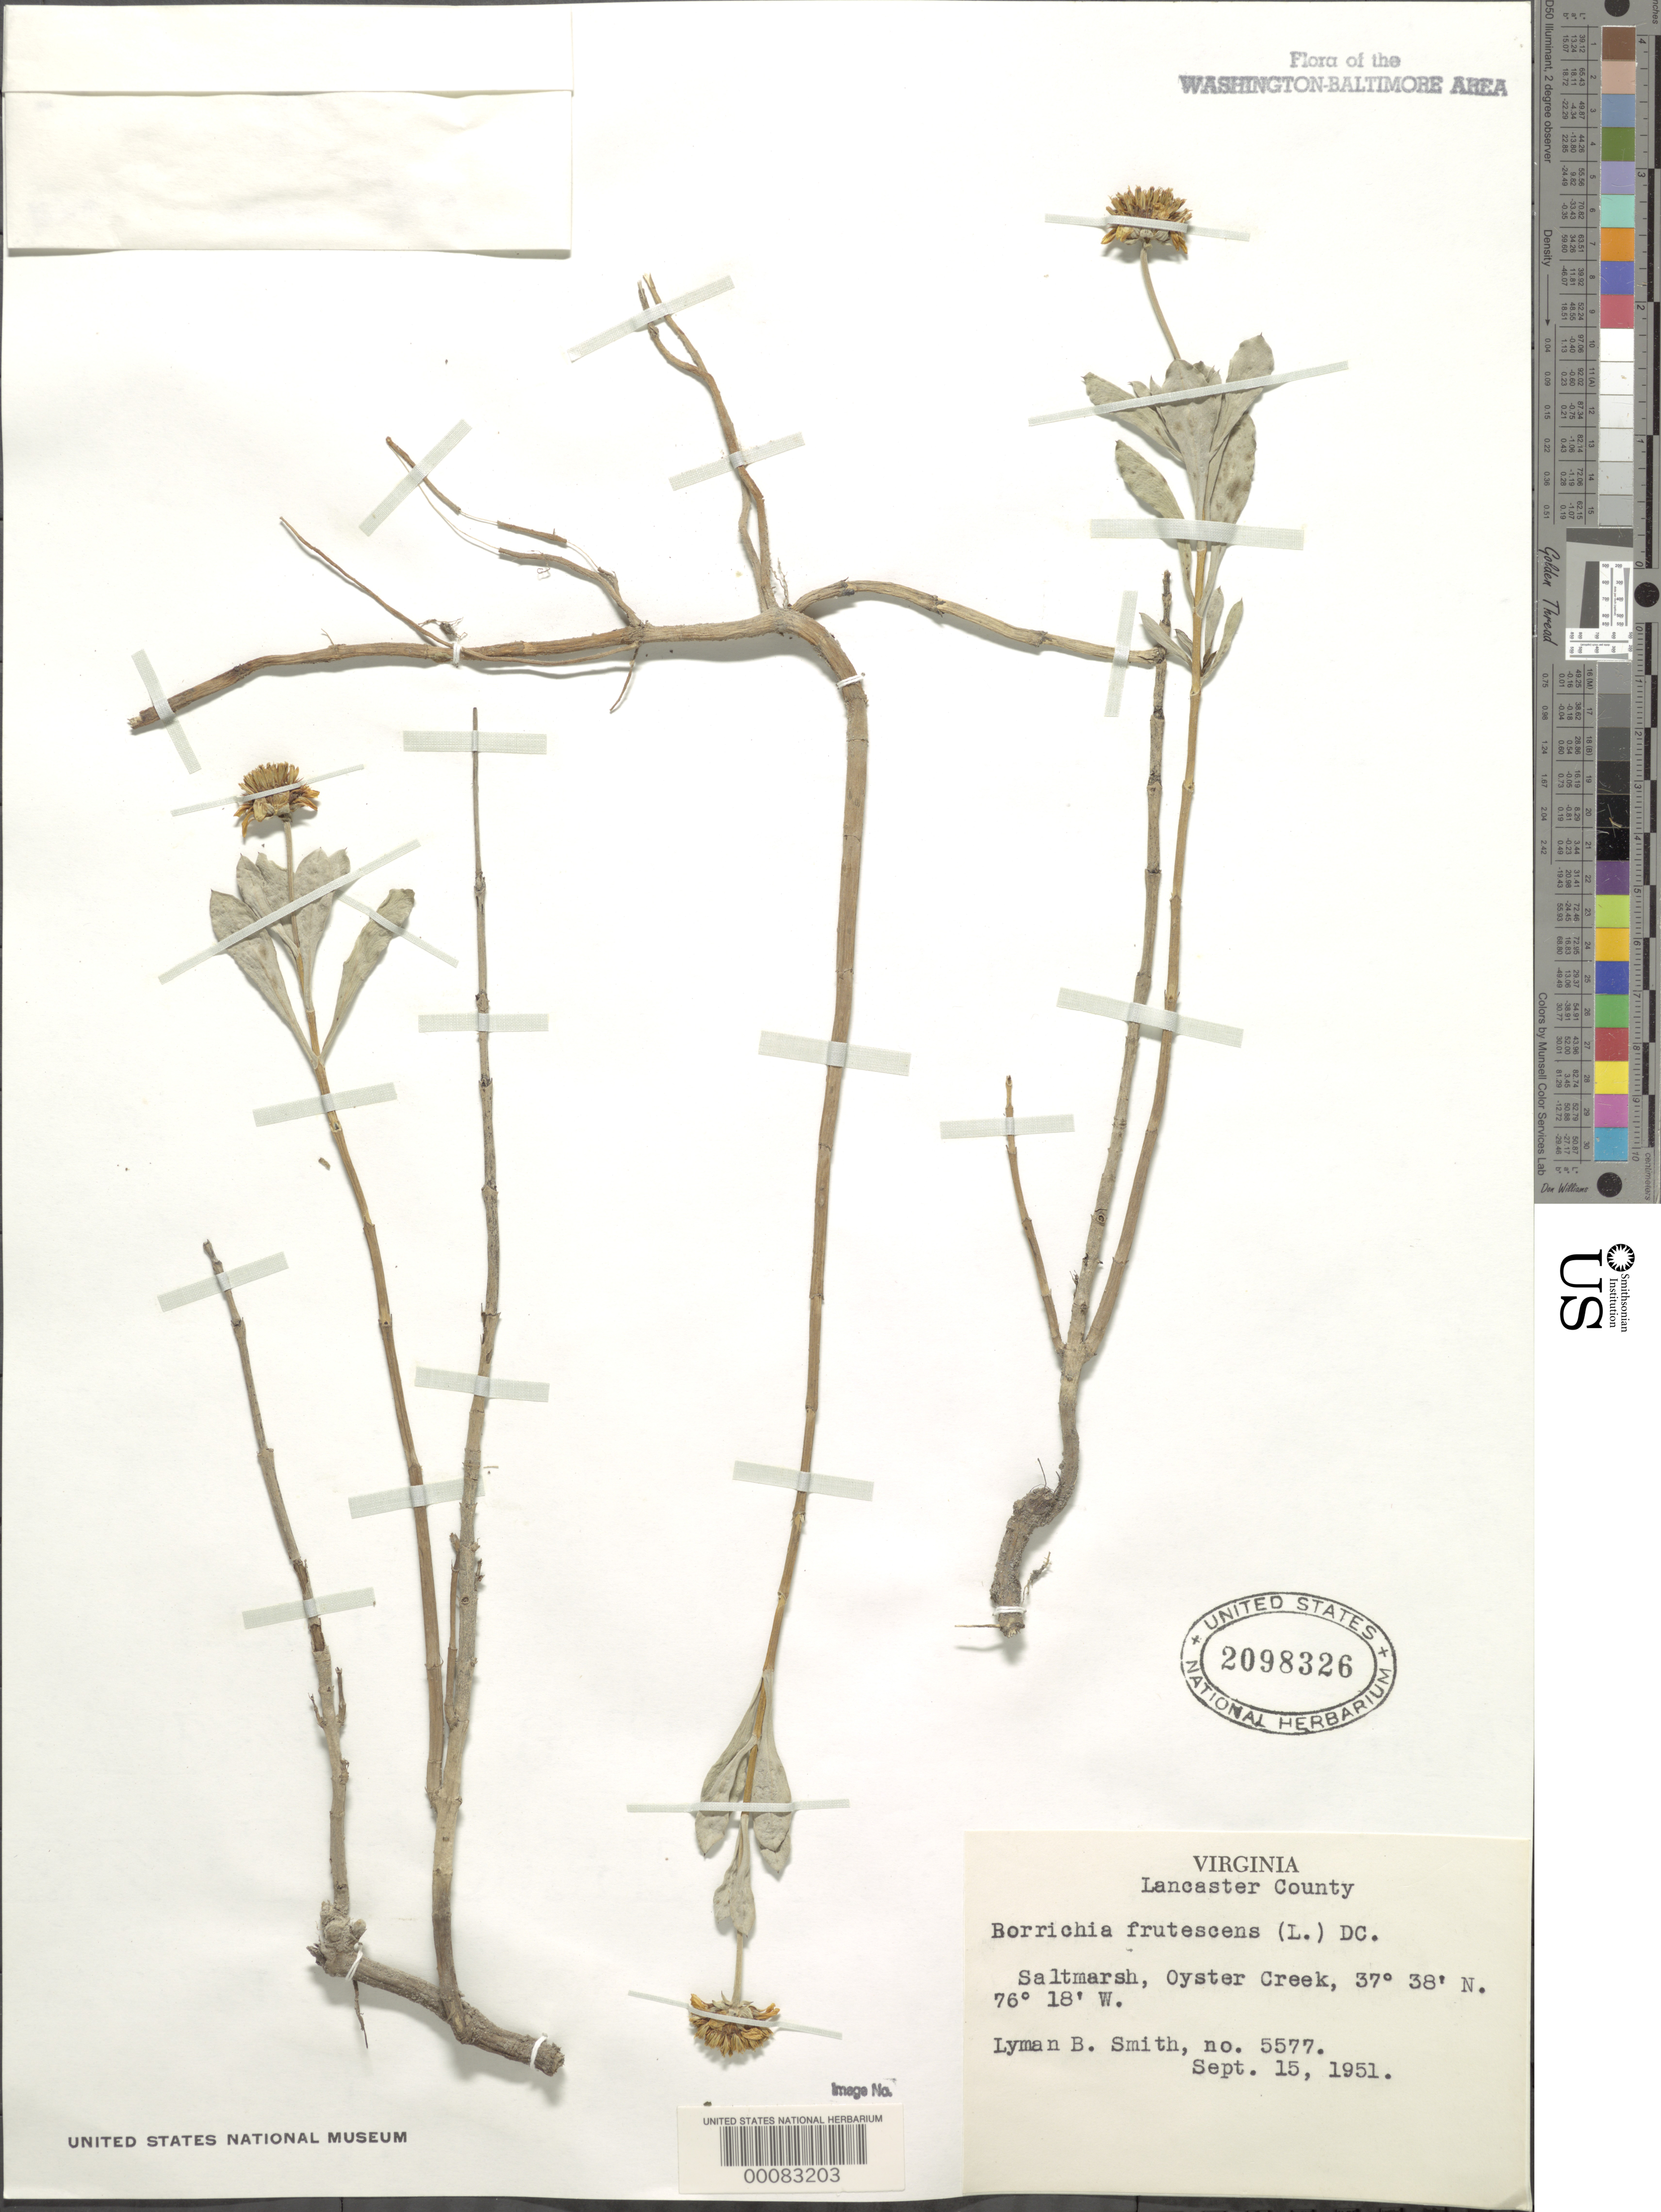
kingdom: Plantae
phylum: Tracheophyta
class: Magnoliopsida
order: Asterales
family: Asteraceae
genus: Borrichia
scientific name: Borrichia frutescens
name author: (L.) DC.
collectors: L. Smith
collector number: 5577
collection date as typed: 15 Sep 1951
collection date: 1951-09-15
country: United States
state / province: Virginia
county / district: Lancaster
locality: Oyster Creek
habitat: Saltmarsh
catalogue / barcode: US 2098326